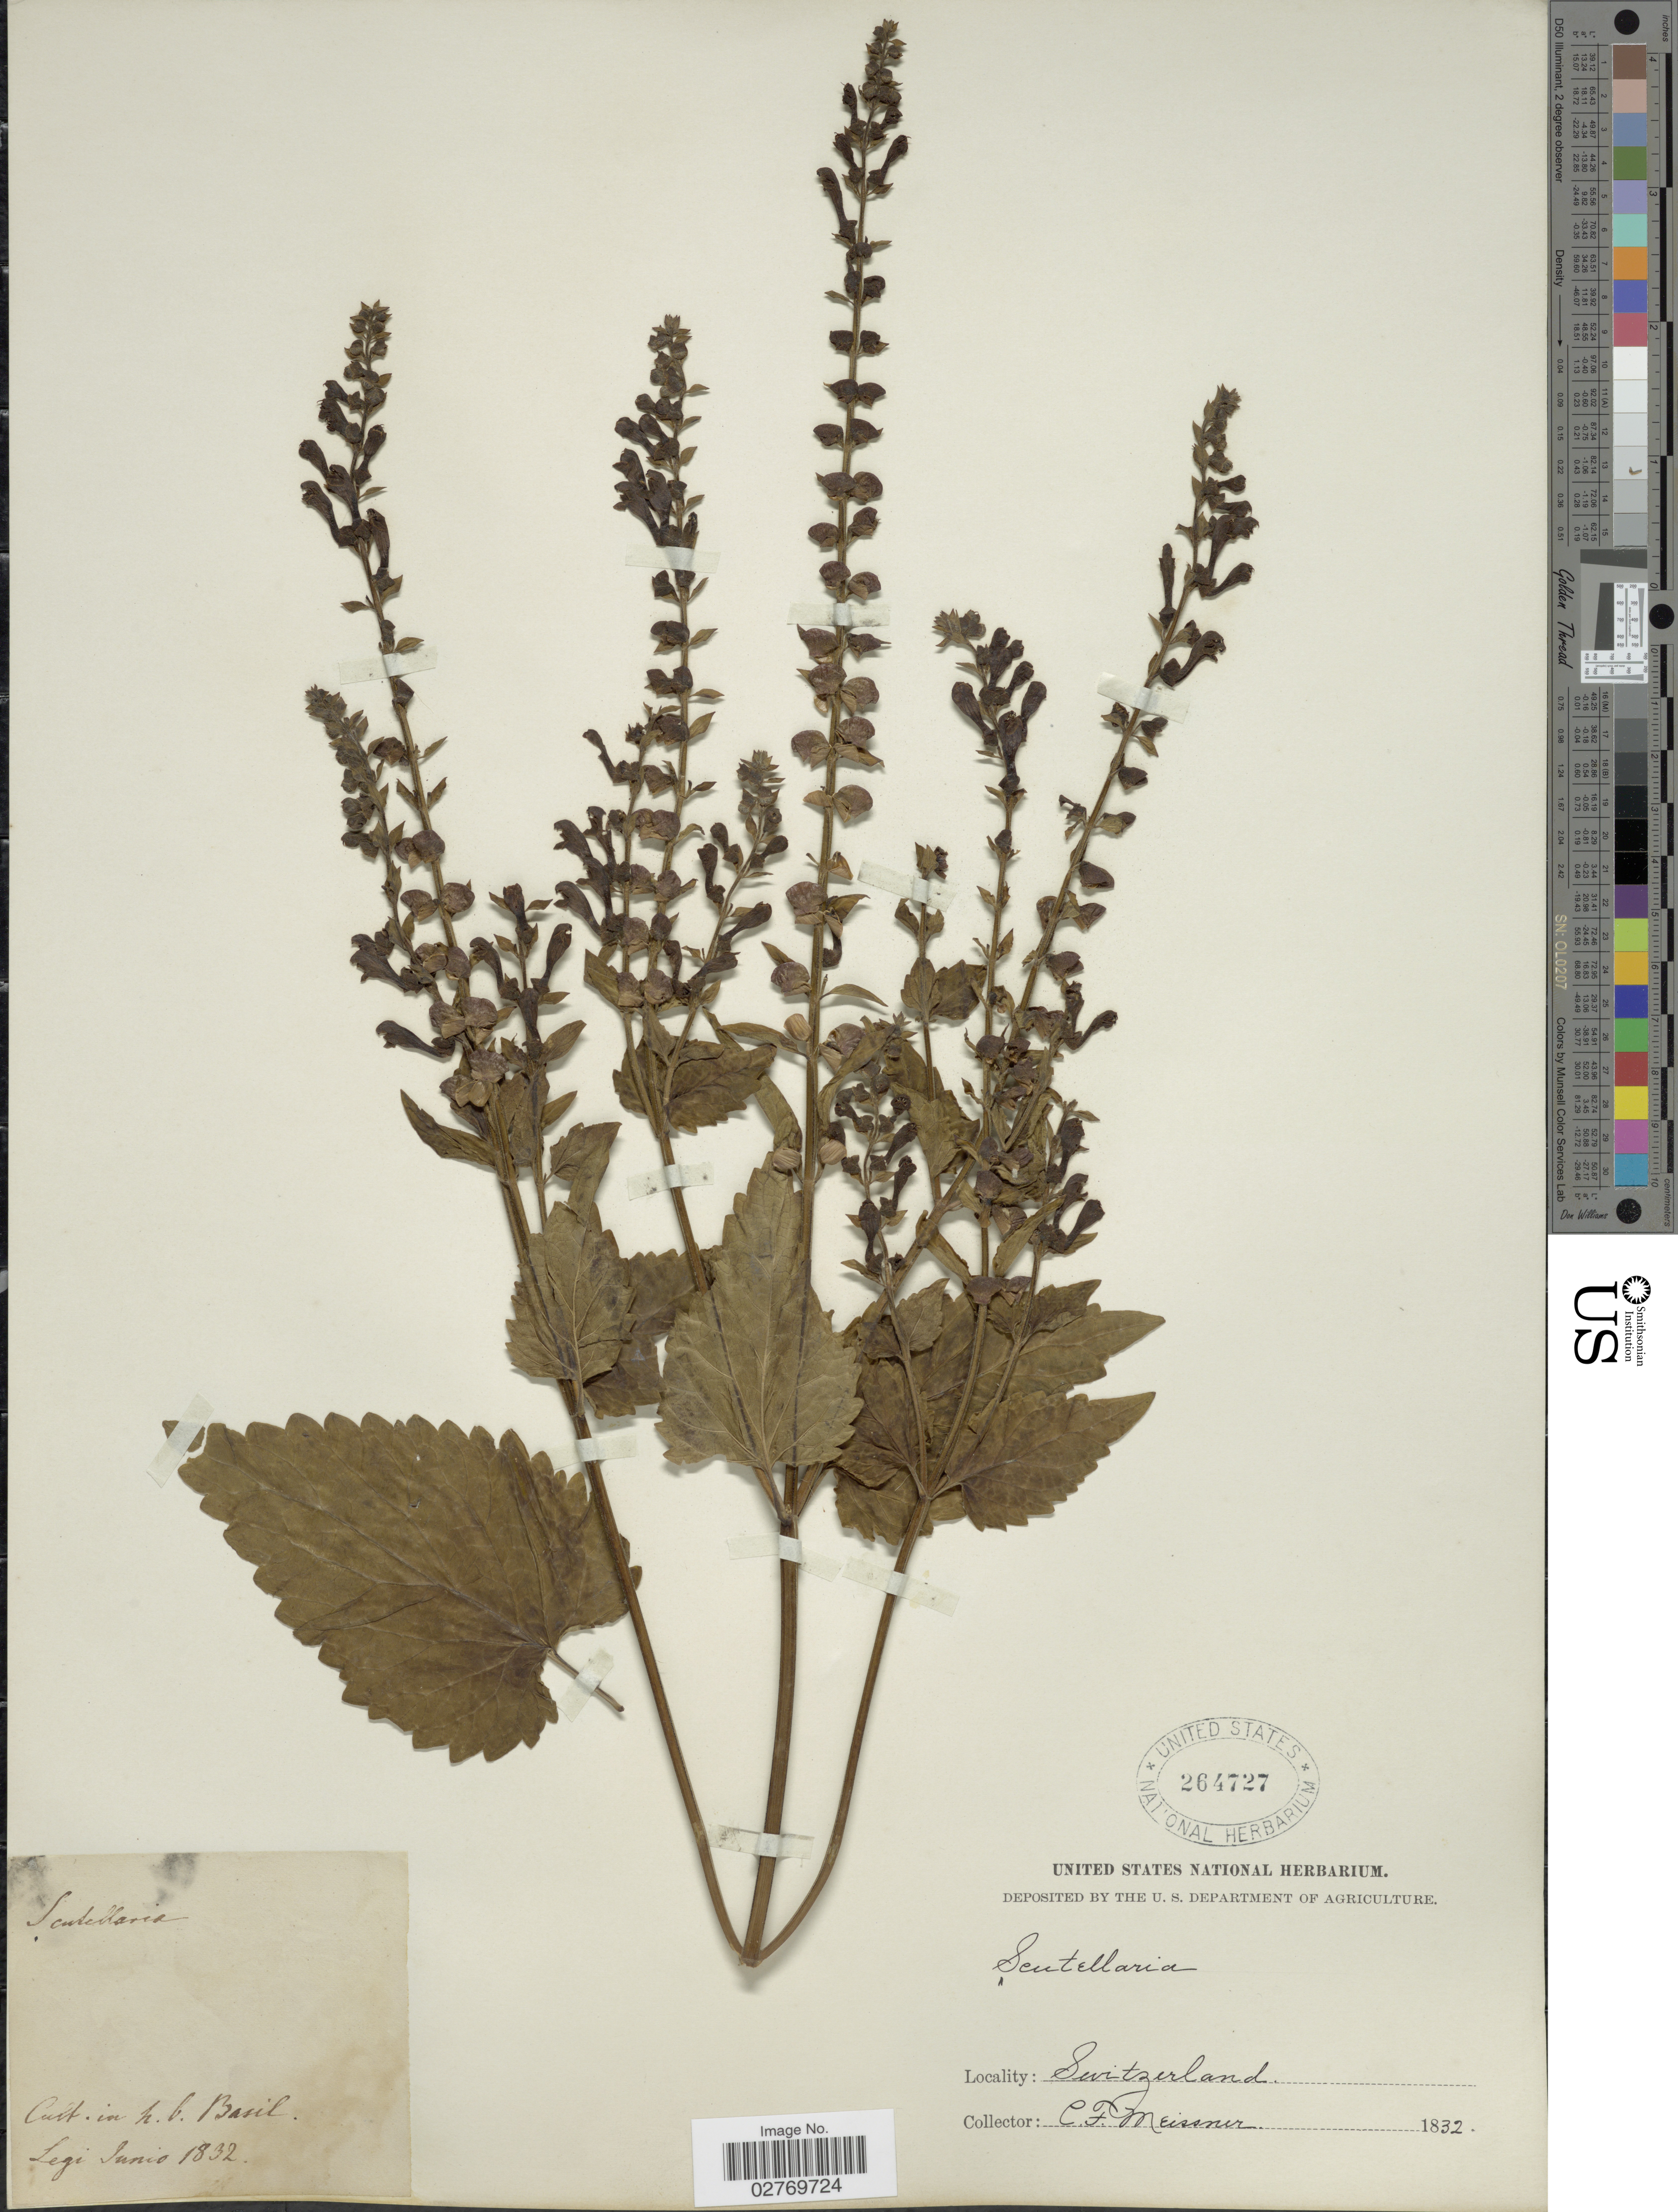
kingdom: Plantae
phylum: Tracheophyta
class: Magnoliopsida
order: Lamiales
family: Lamiaceae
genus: Scutellaria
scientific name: Scutellaria altissima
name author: L.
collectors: C. F. W. Meissner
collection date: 1832-06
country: Switzerland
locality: Cult. in h.b. Basil.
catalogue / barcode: US 264727